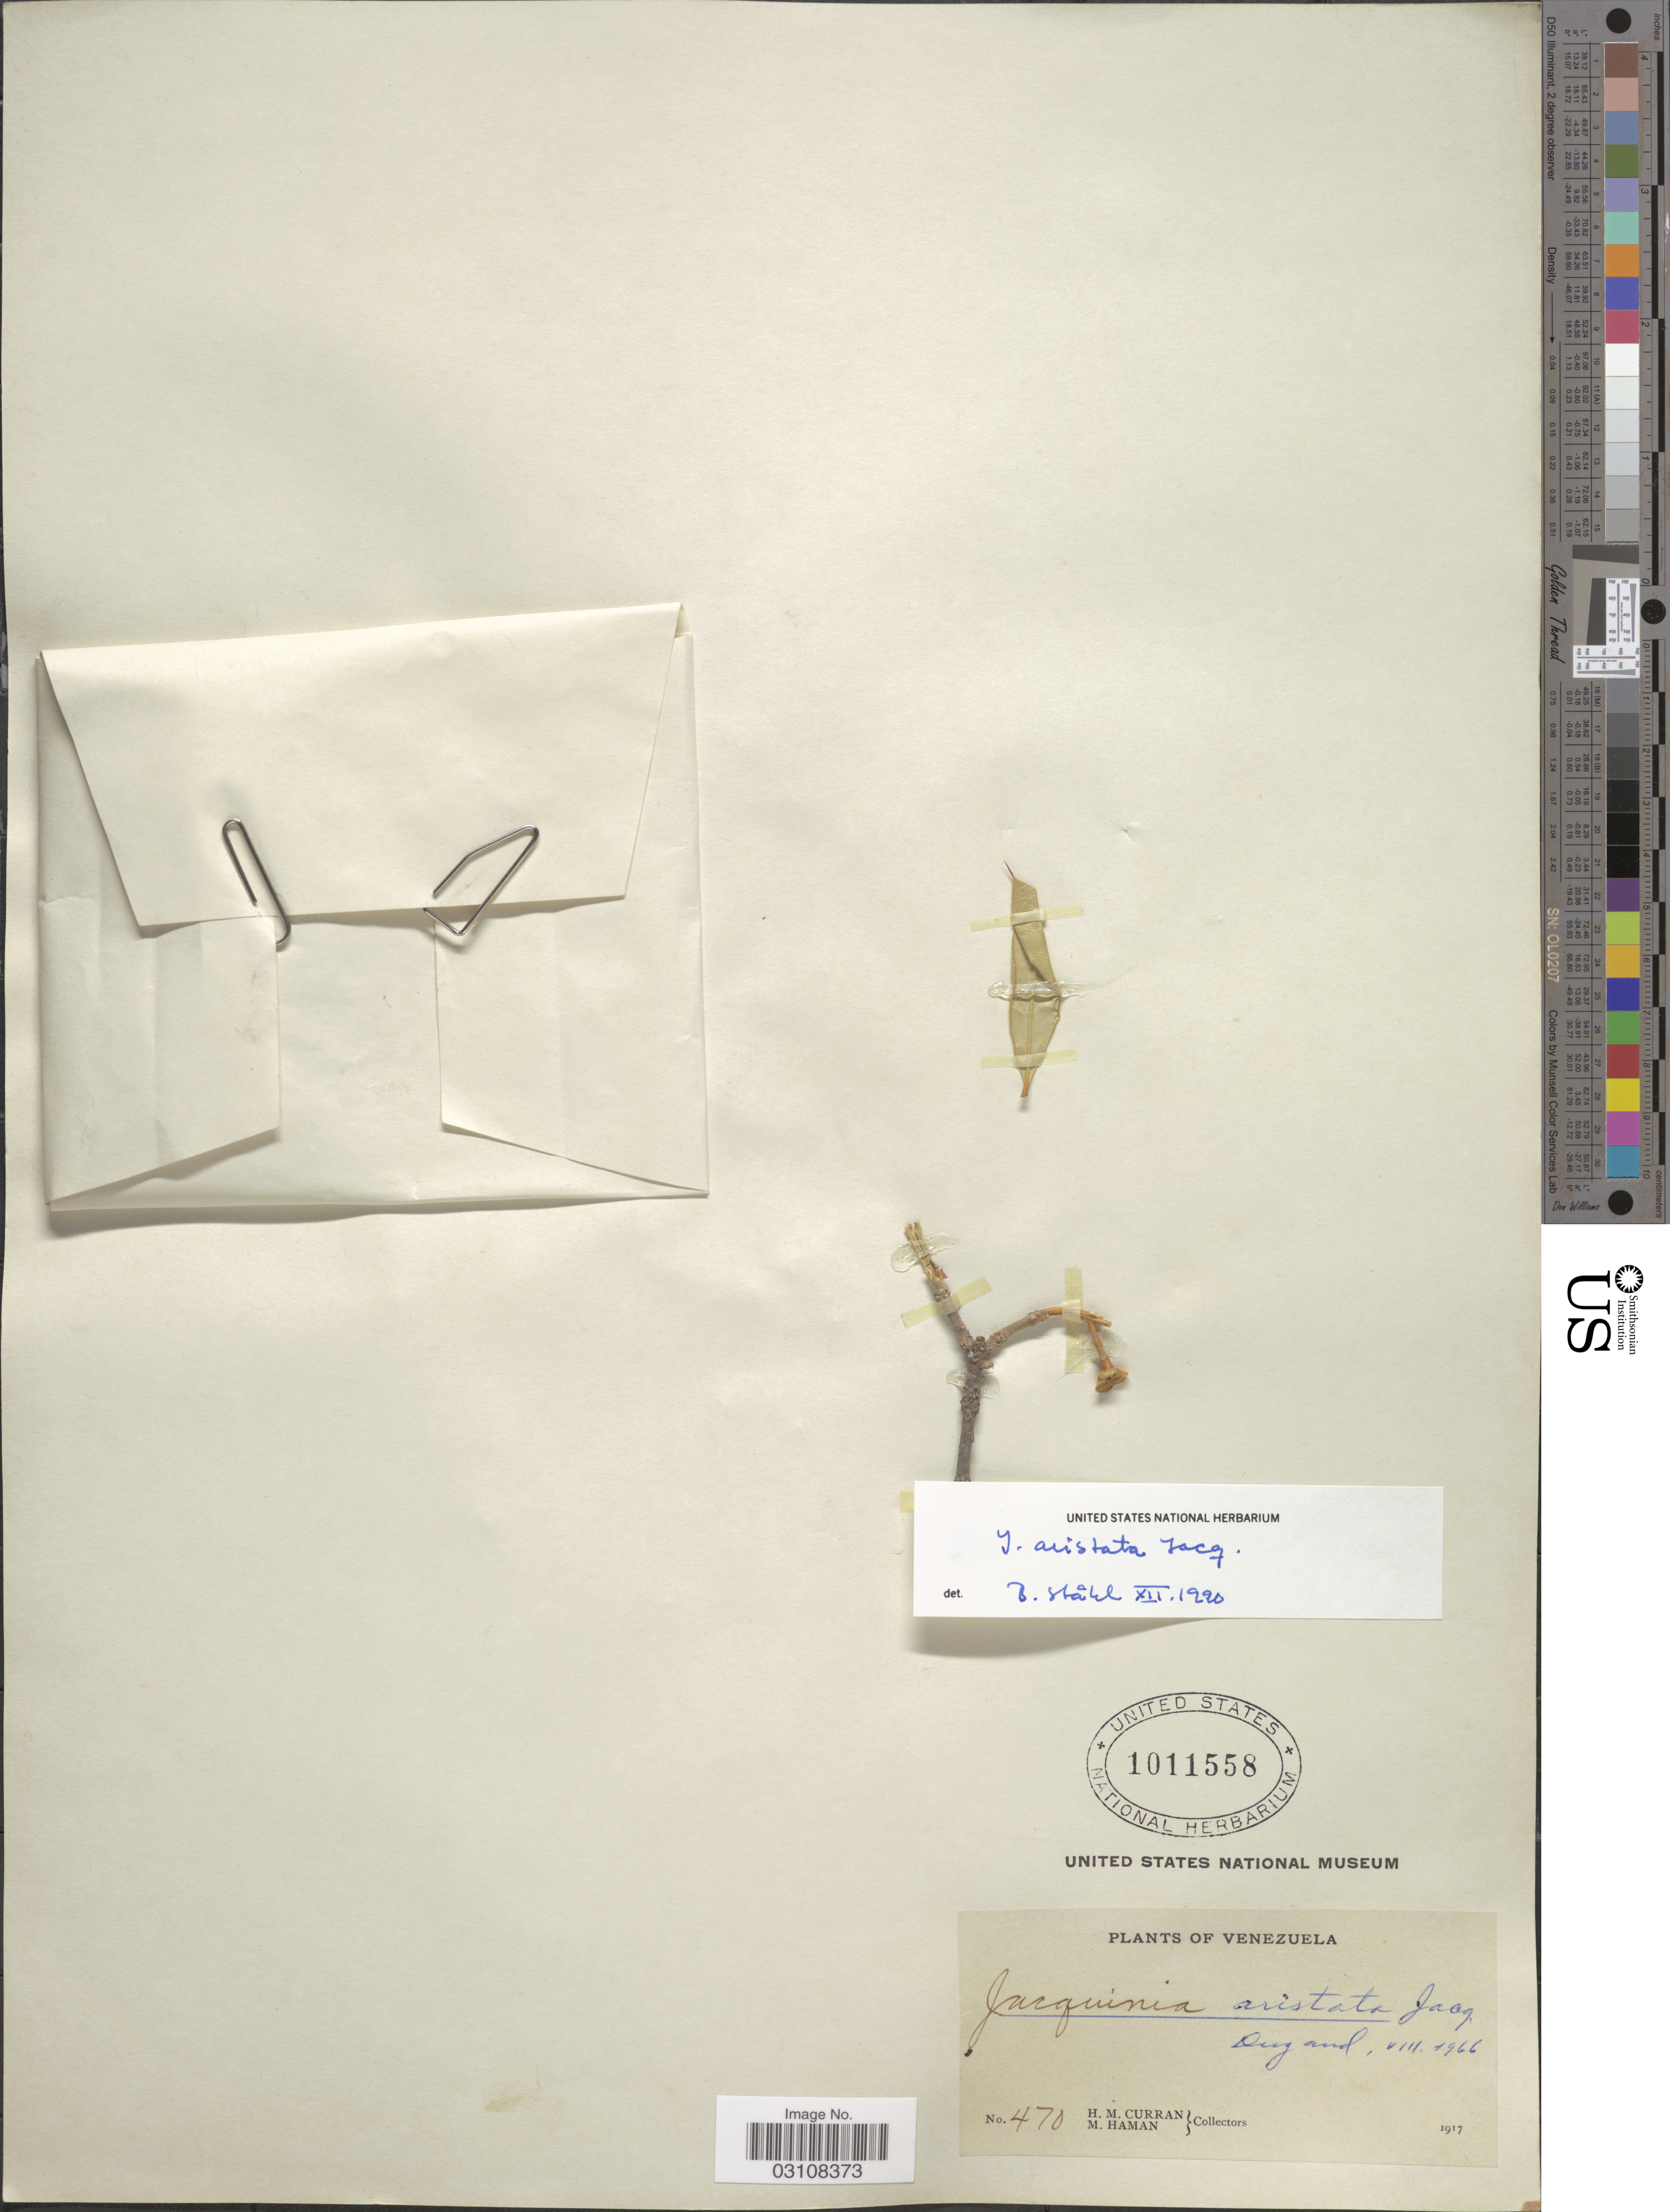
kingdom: Plantae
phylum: Tracheophyta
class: Magnoliopsida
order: Ericales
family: Primulaceae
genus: Bonellia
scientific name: Bonellia frutescens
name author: (Mill.) B. Ståhl & Källersjö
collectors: H. M. Curran & M. Haman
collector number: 470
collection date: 1917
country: Venezuela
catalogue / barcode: US 1011558